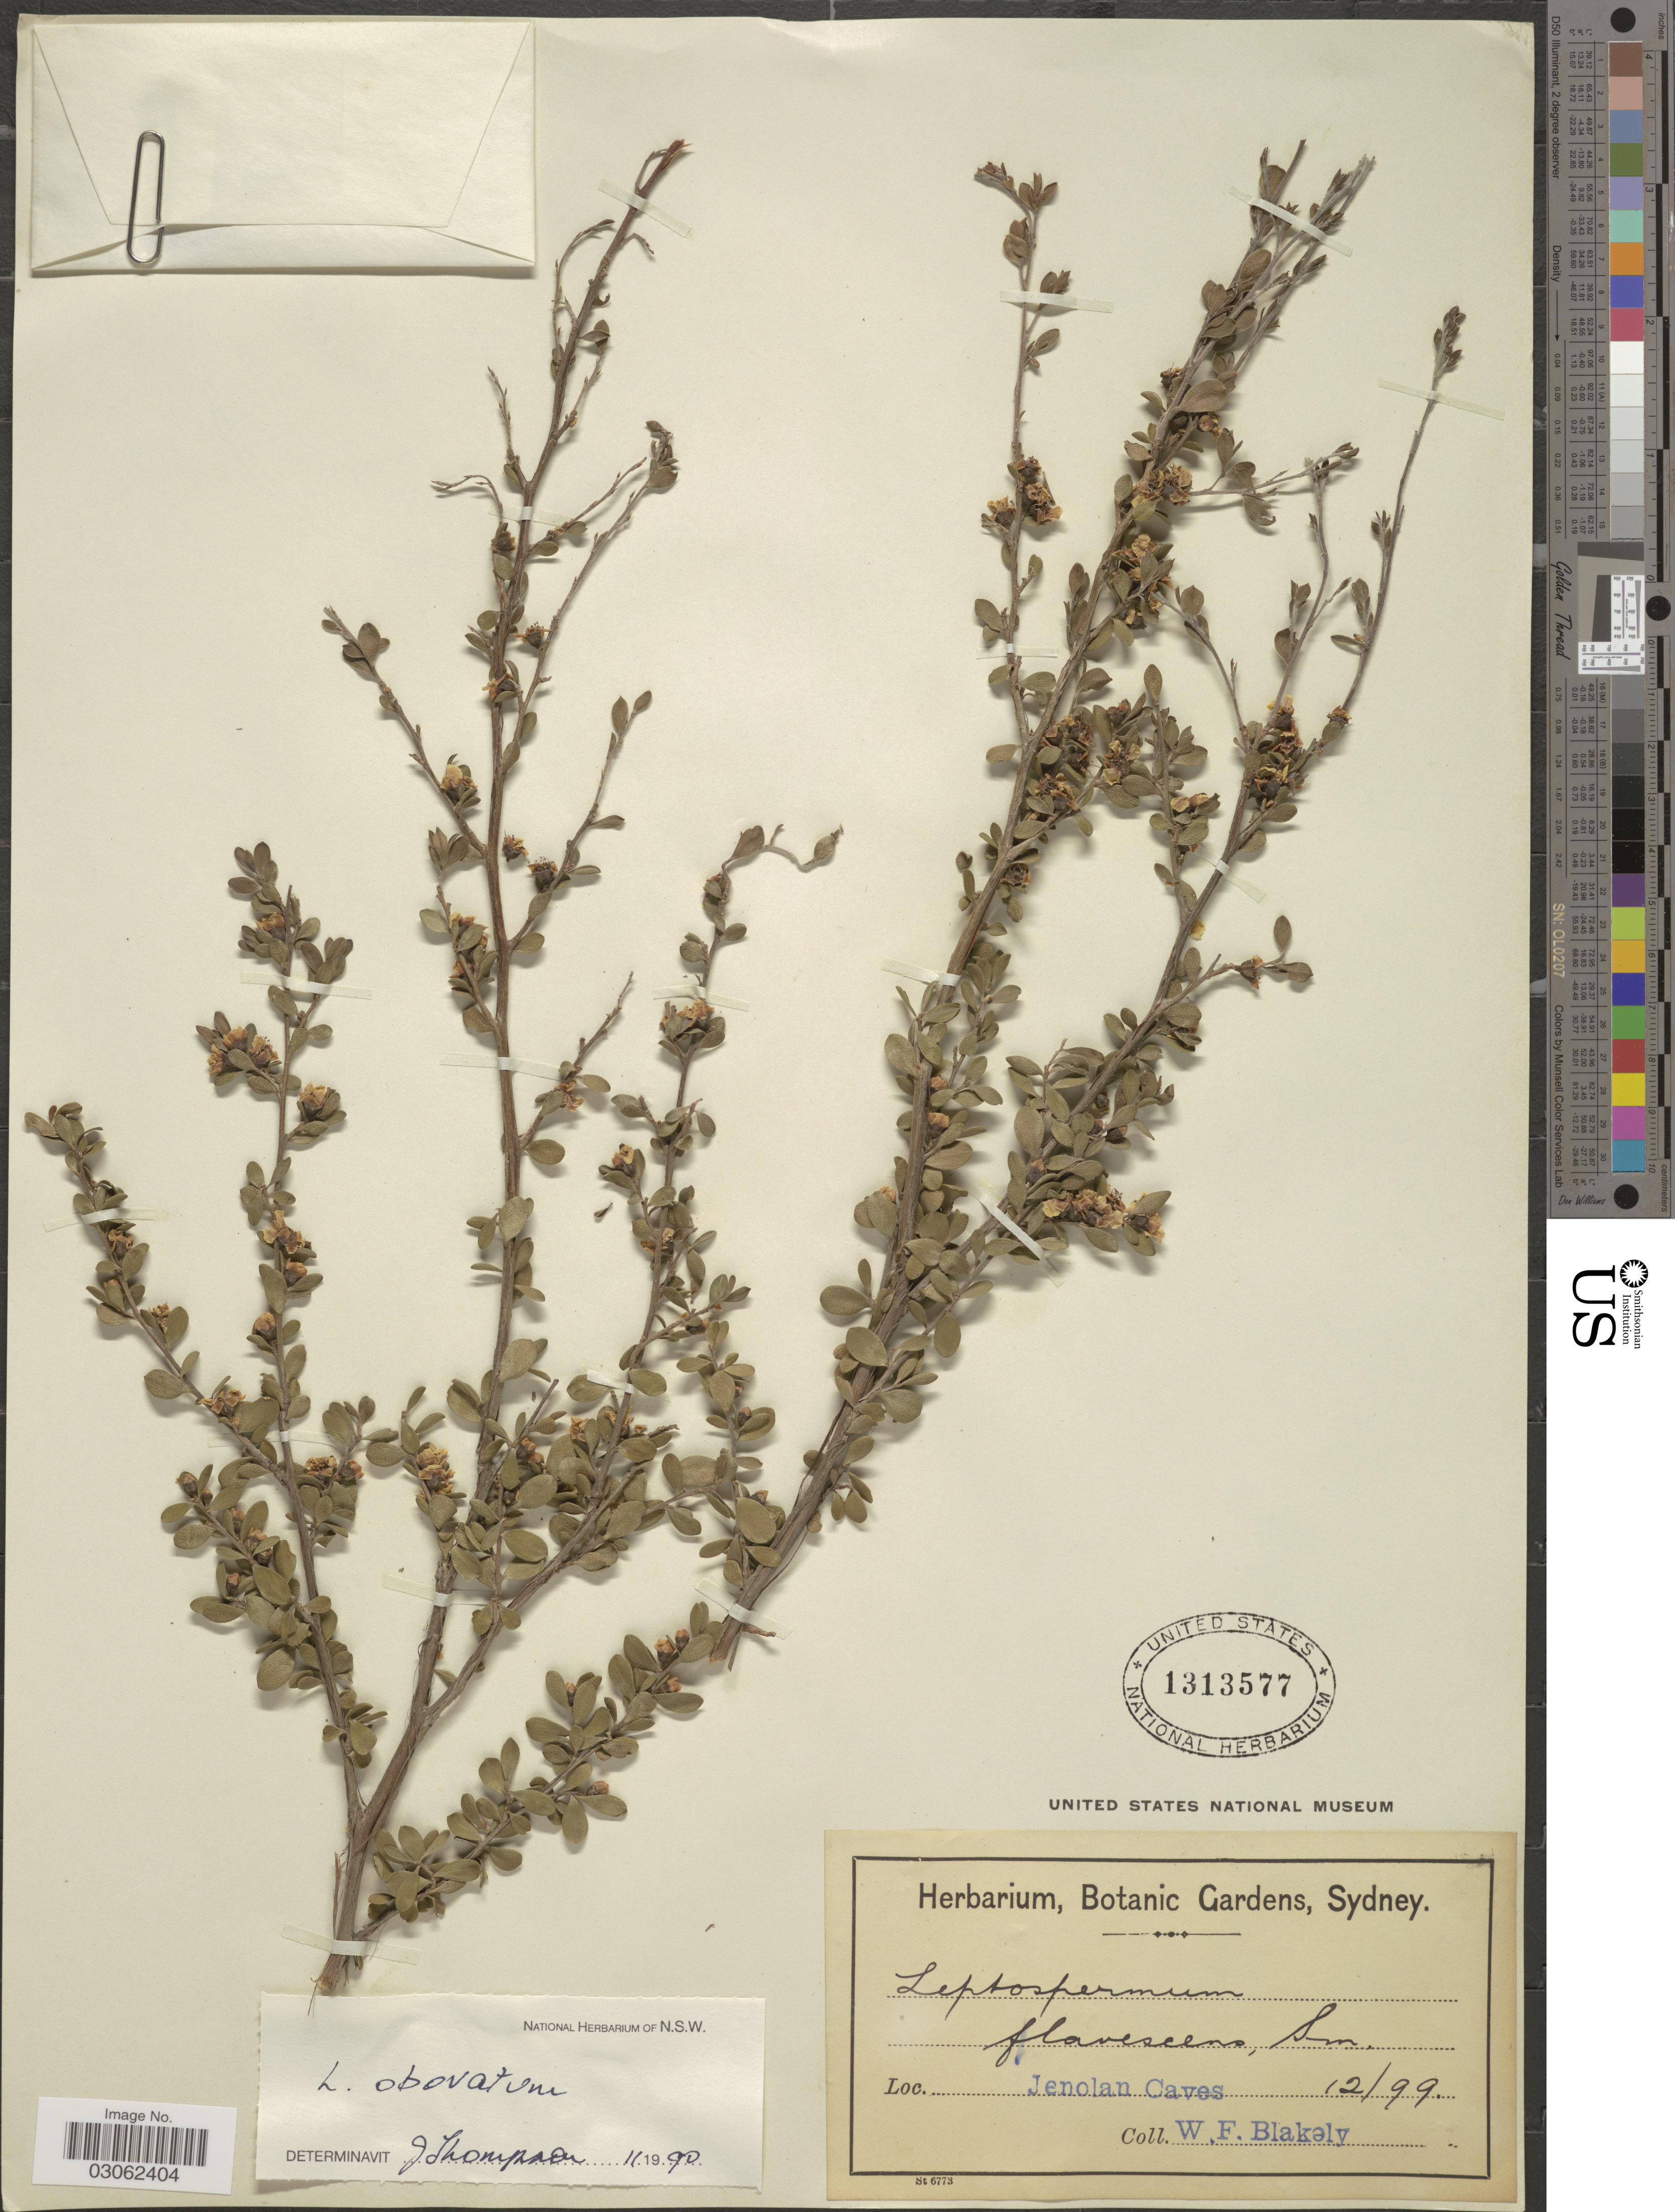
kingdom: Plantae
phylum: Tracheophyta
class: Magnoliopsida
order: Myrtales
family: Myrtaceae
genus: Leptospermum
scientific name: Leptospermum obovatum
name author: Sweet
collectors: W. Blakely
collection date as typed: Transcribed d/m/y: /12/99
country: Australia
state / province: New South Wales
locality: Jenolan Caves.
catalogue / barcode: US 1313577